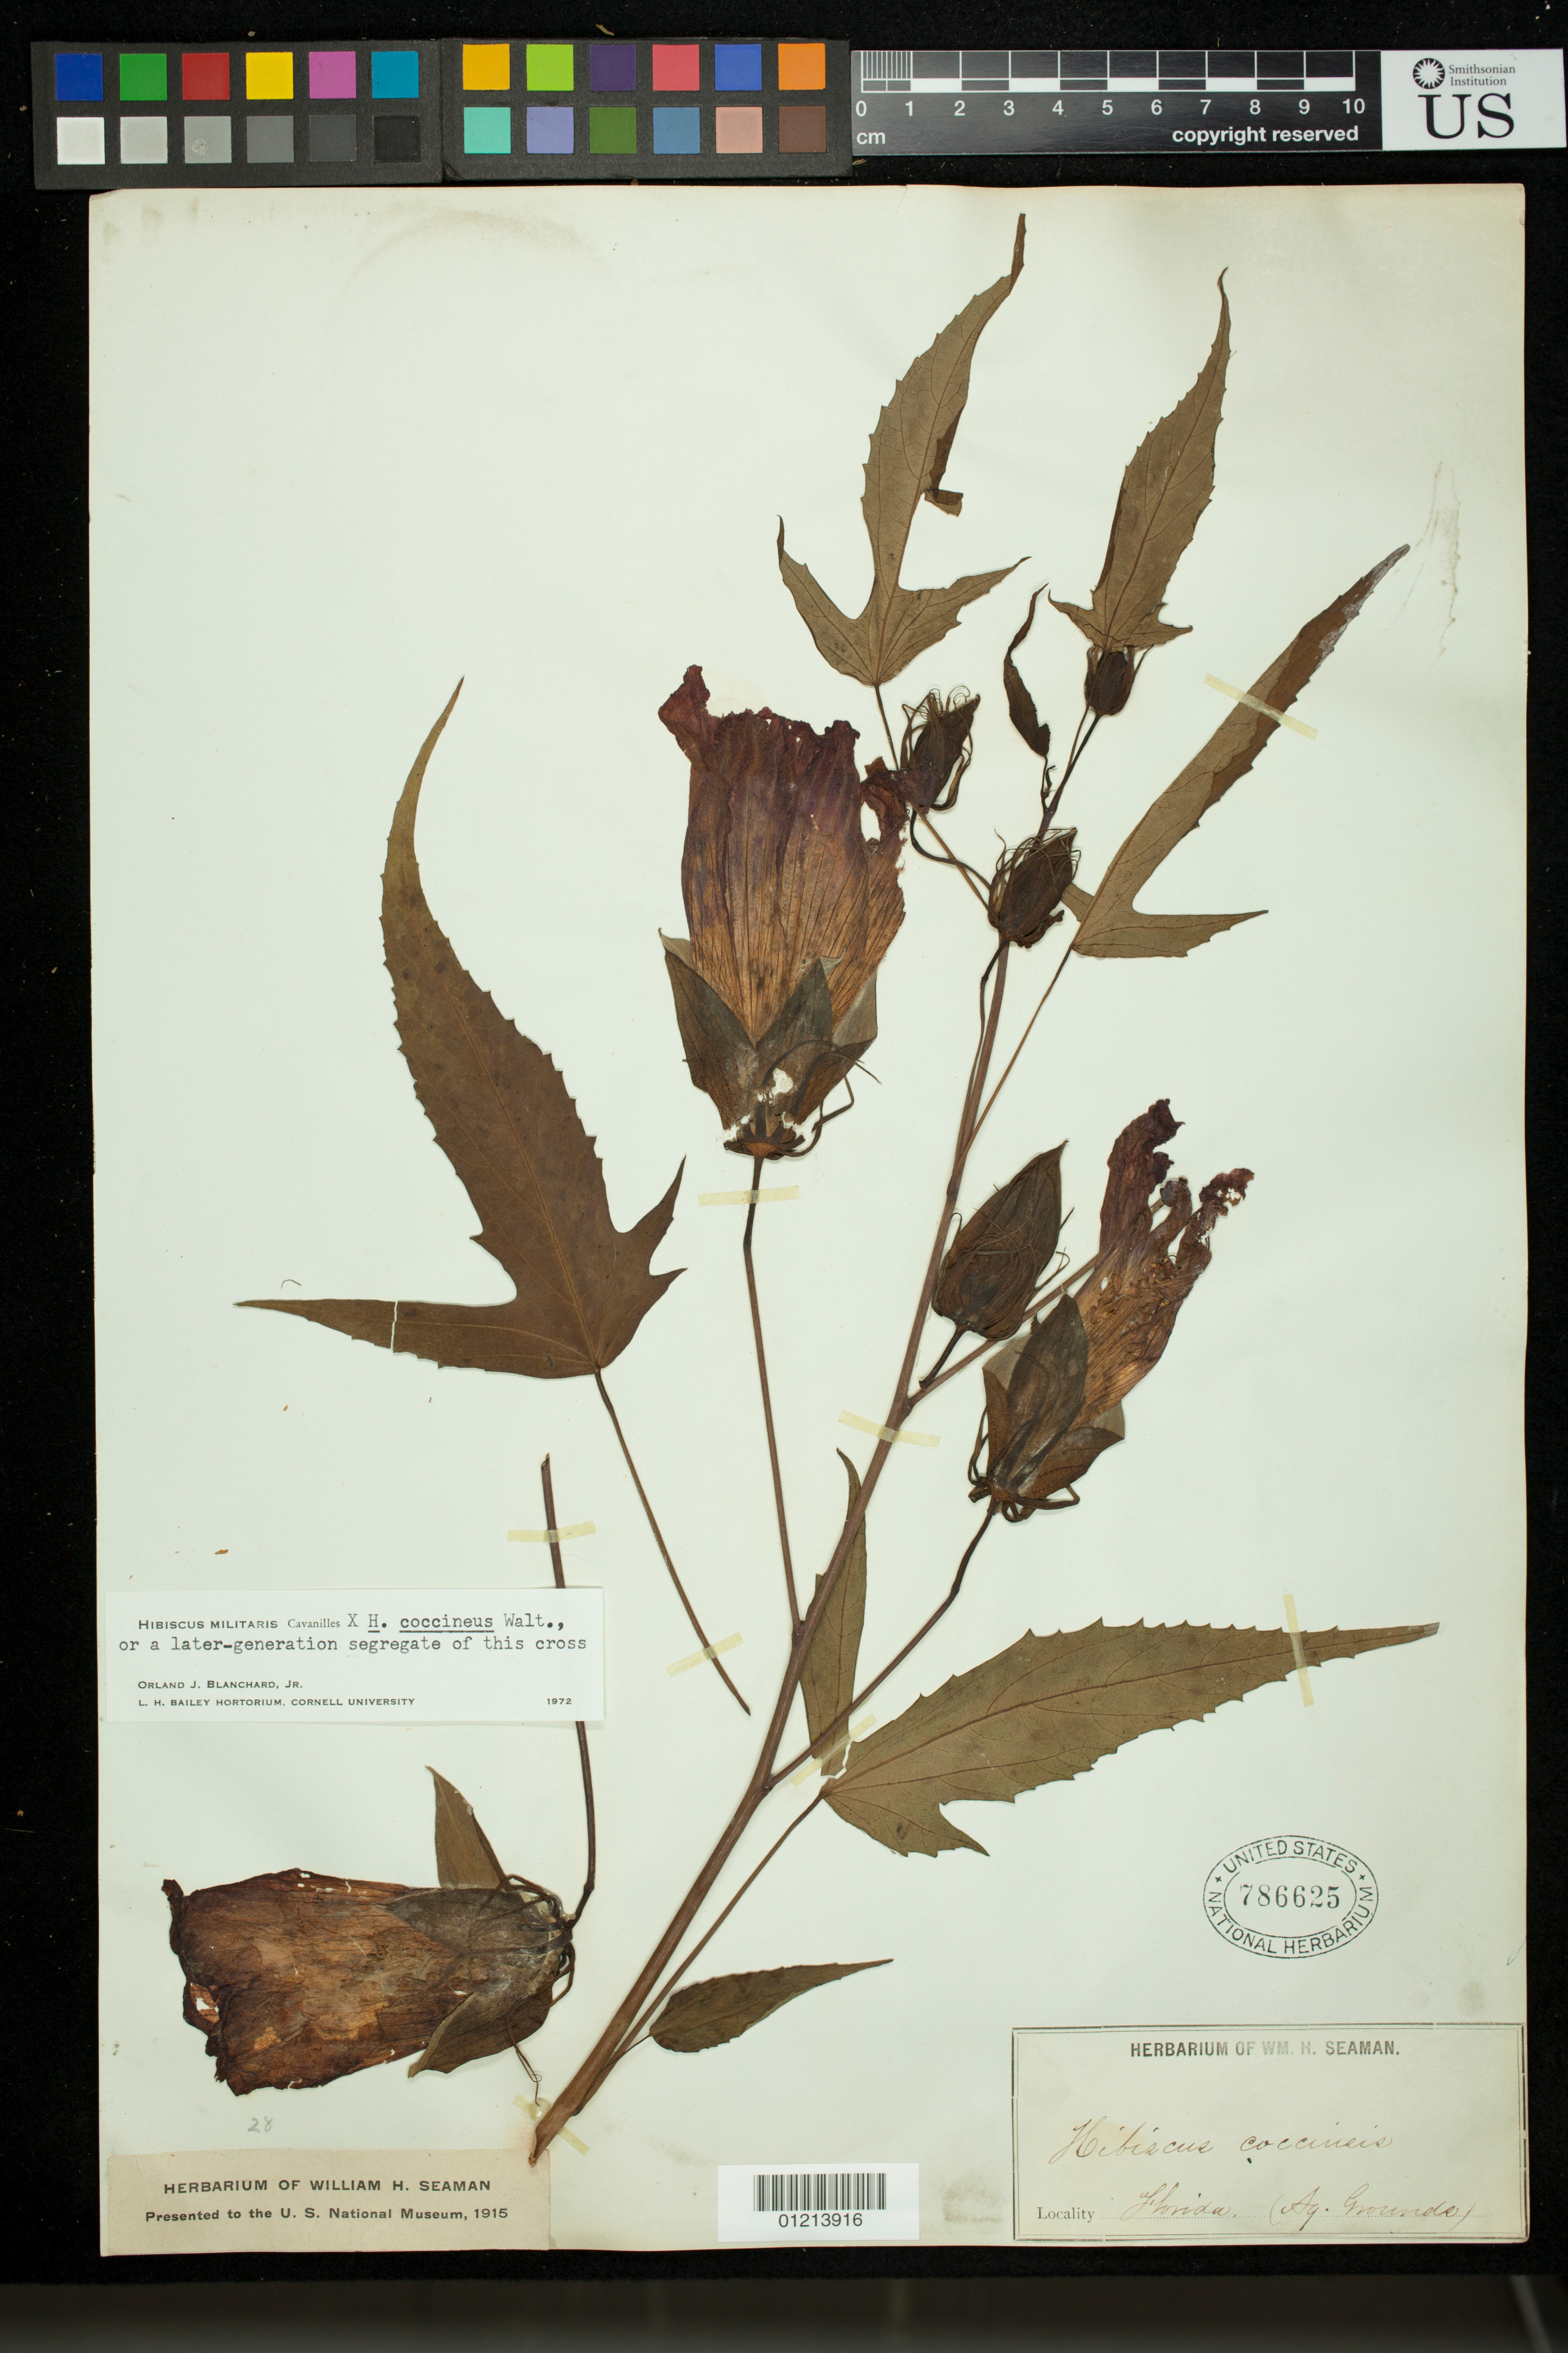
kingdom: Plantae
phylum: Tracheophyta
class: Magnoliopsida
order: Malvales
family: Malvaceae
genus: Hibiscus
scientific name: Hibiscus militaris x H. coccineus Walter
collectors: W. Seaman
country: United States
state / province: Florida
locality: Ag. Grounds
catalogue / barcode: US 786625